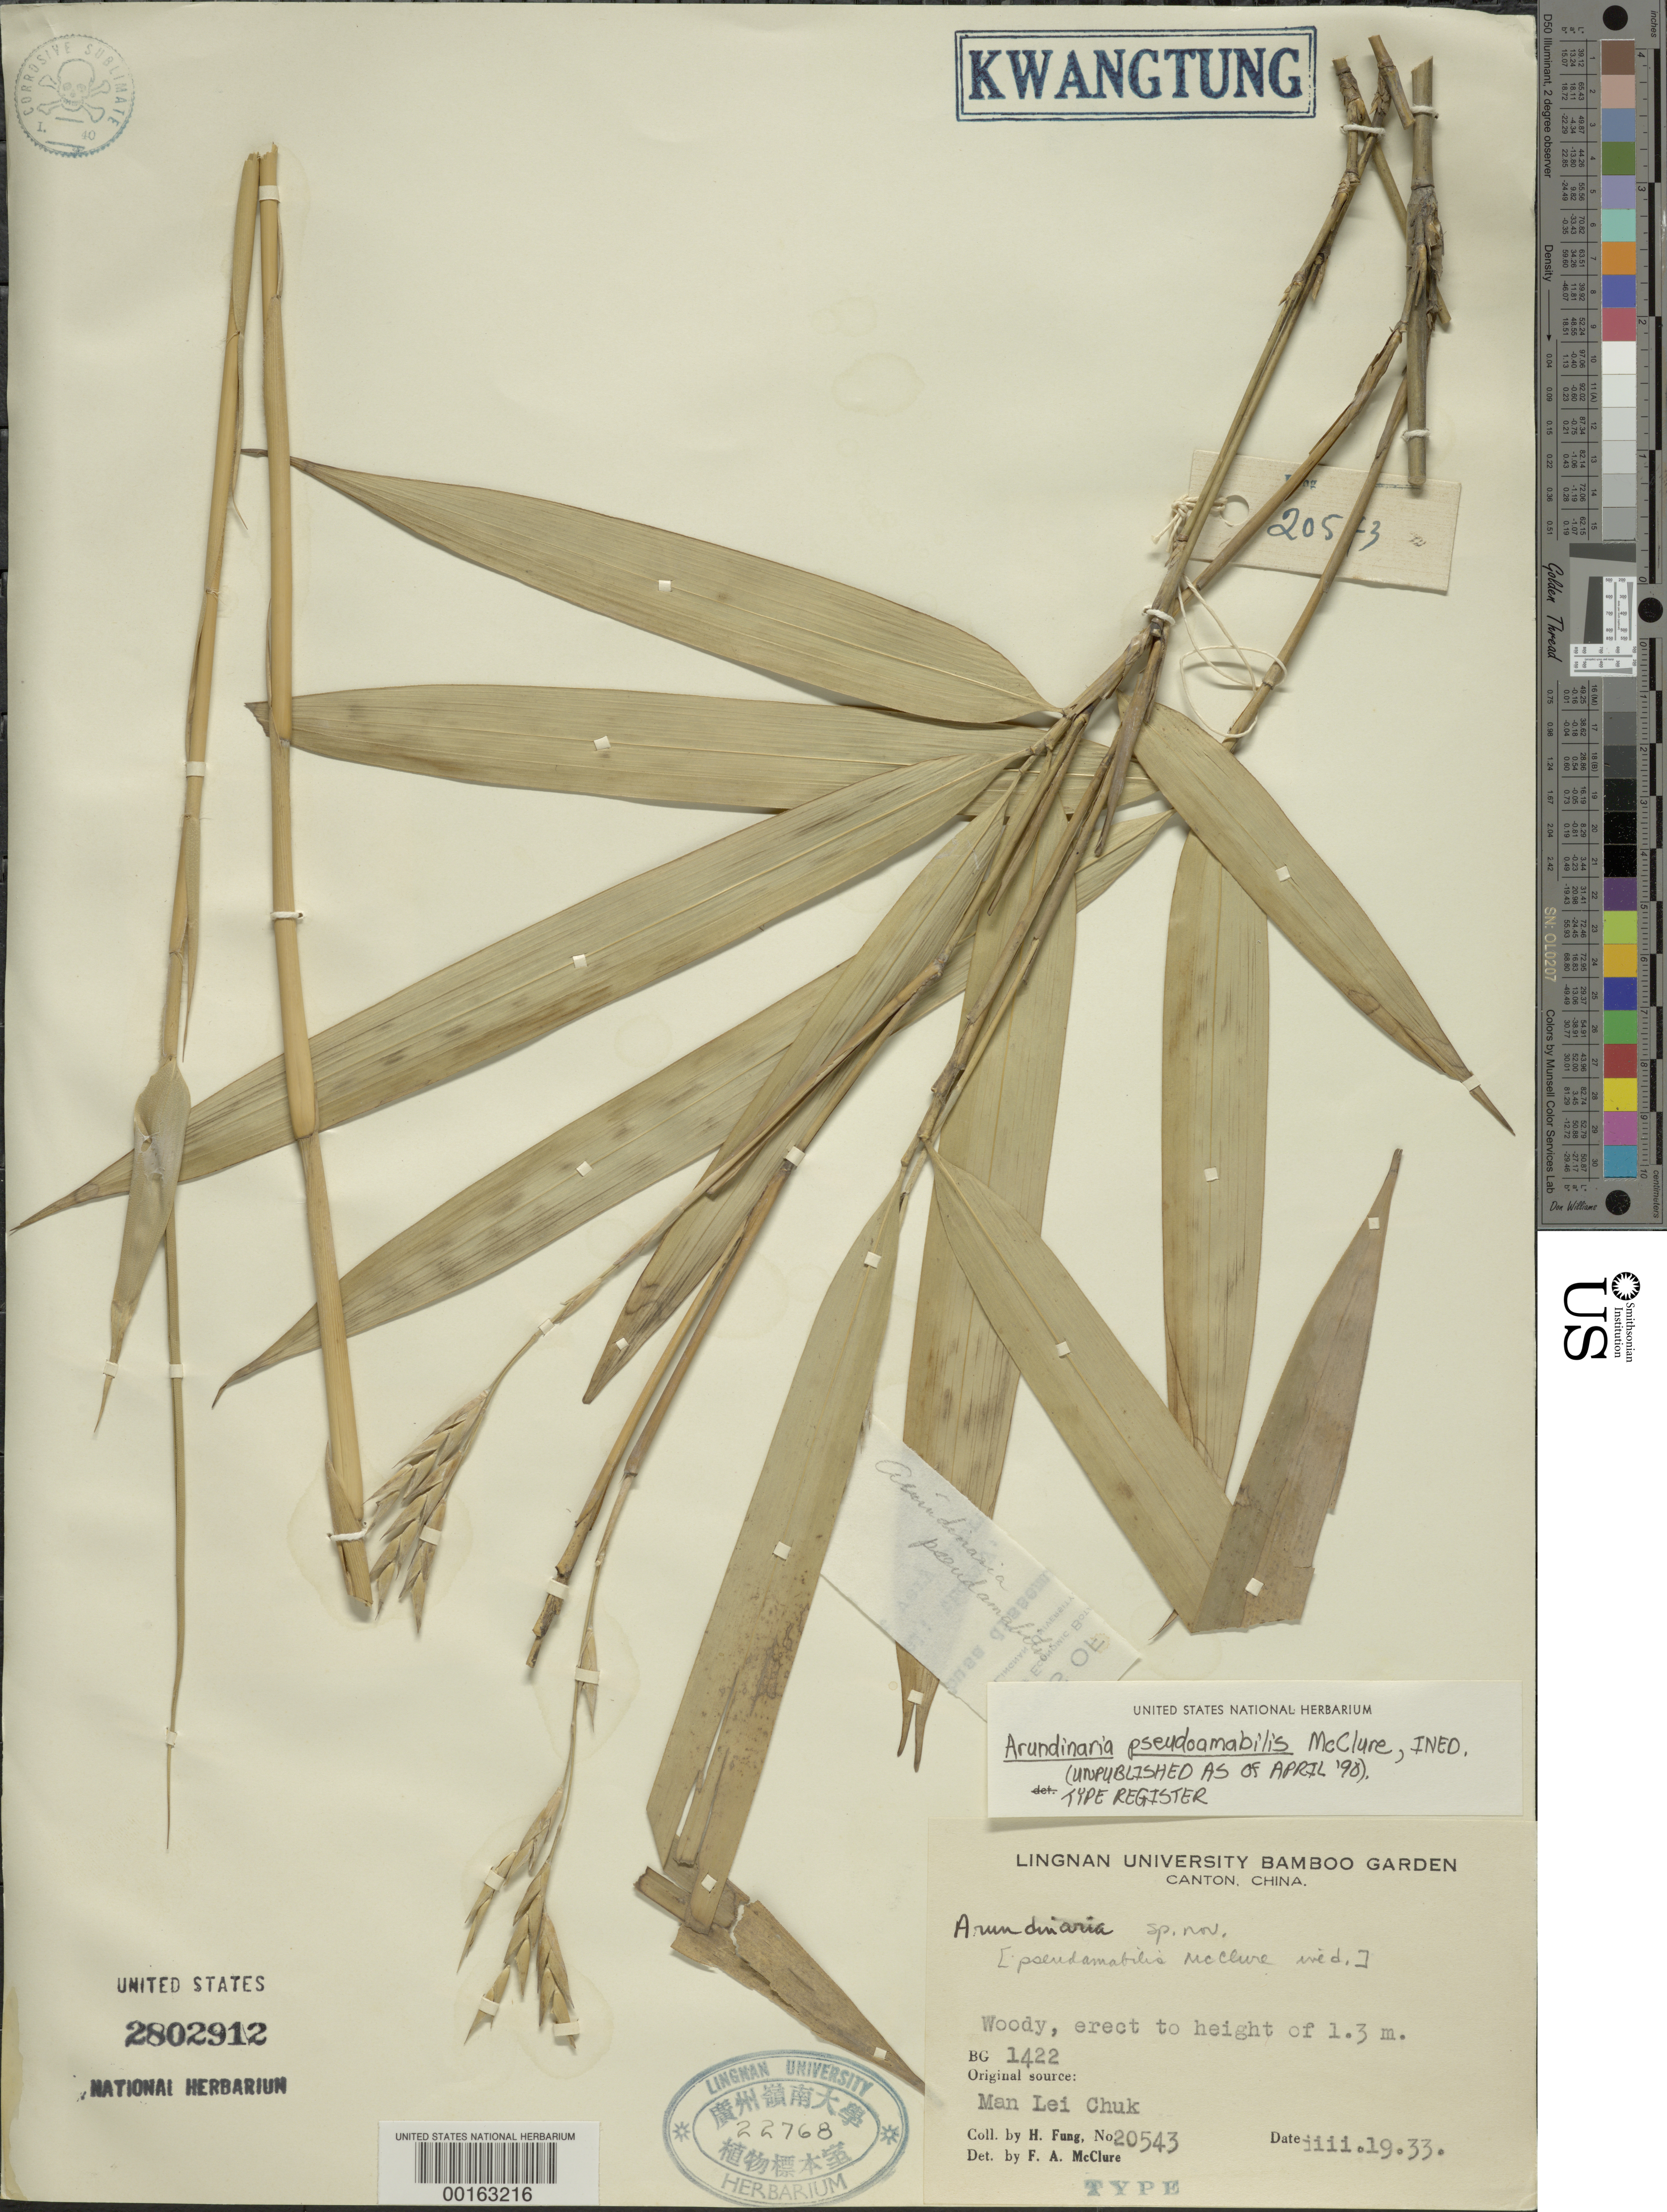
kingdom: Plantae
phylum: Tracheophyta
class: Liliopsida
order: Poales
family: Poaceae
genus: Arundinaria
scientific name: Arundinaria sp.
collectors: H. L. Fung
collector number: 20543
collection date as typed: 19 Apr 1933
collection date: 1933-04-19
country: China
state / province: Guangdong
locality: Canton, man le chuk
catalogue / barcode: US 2802912